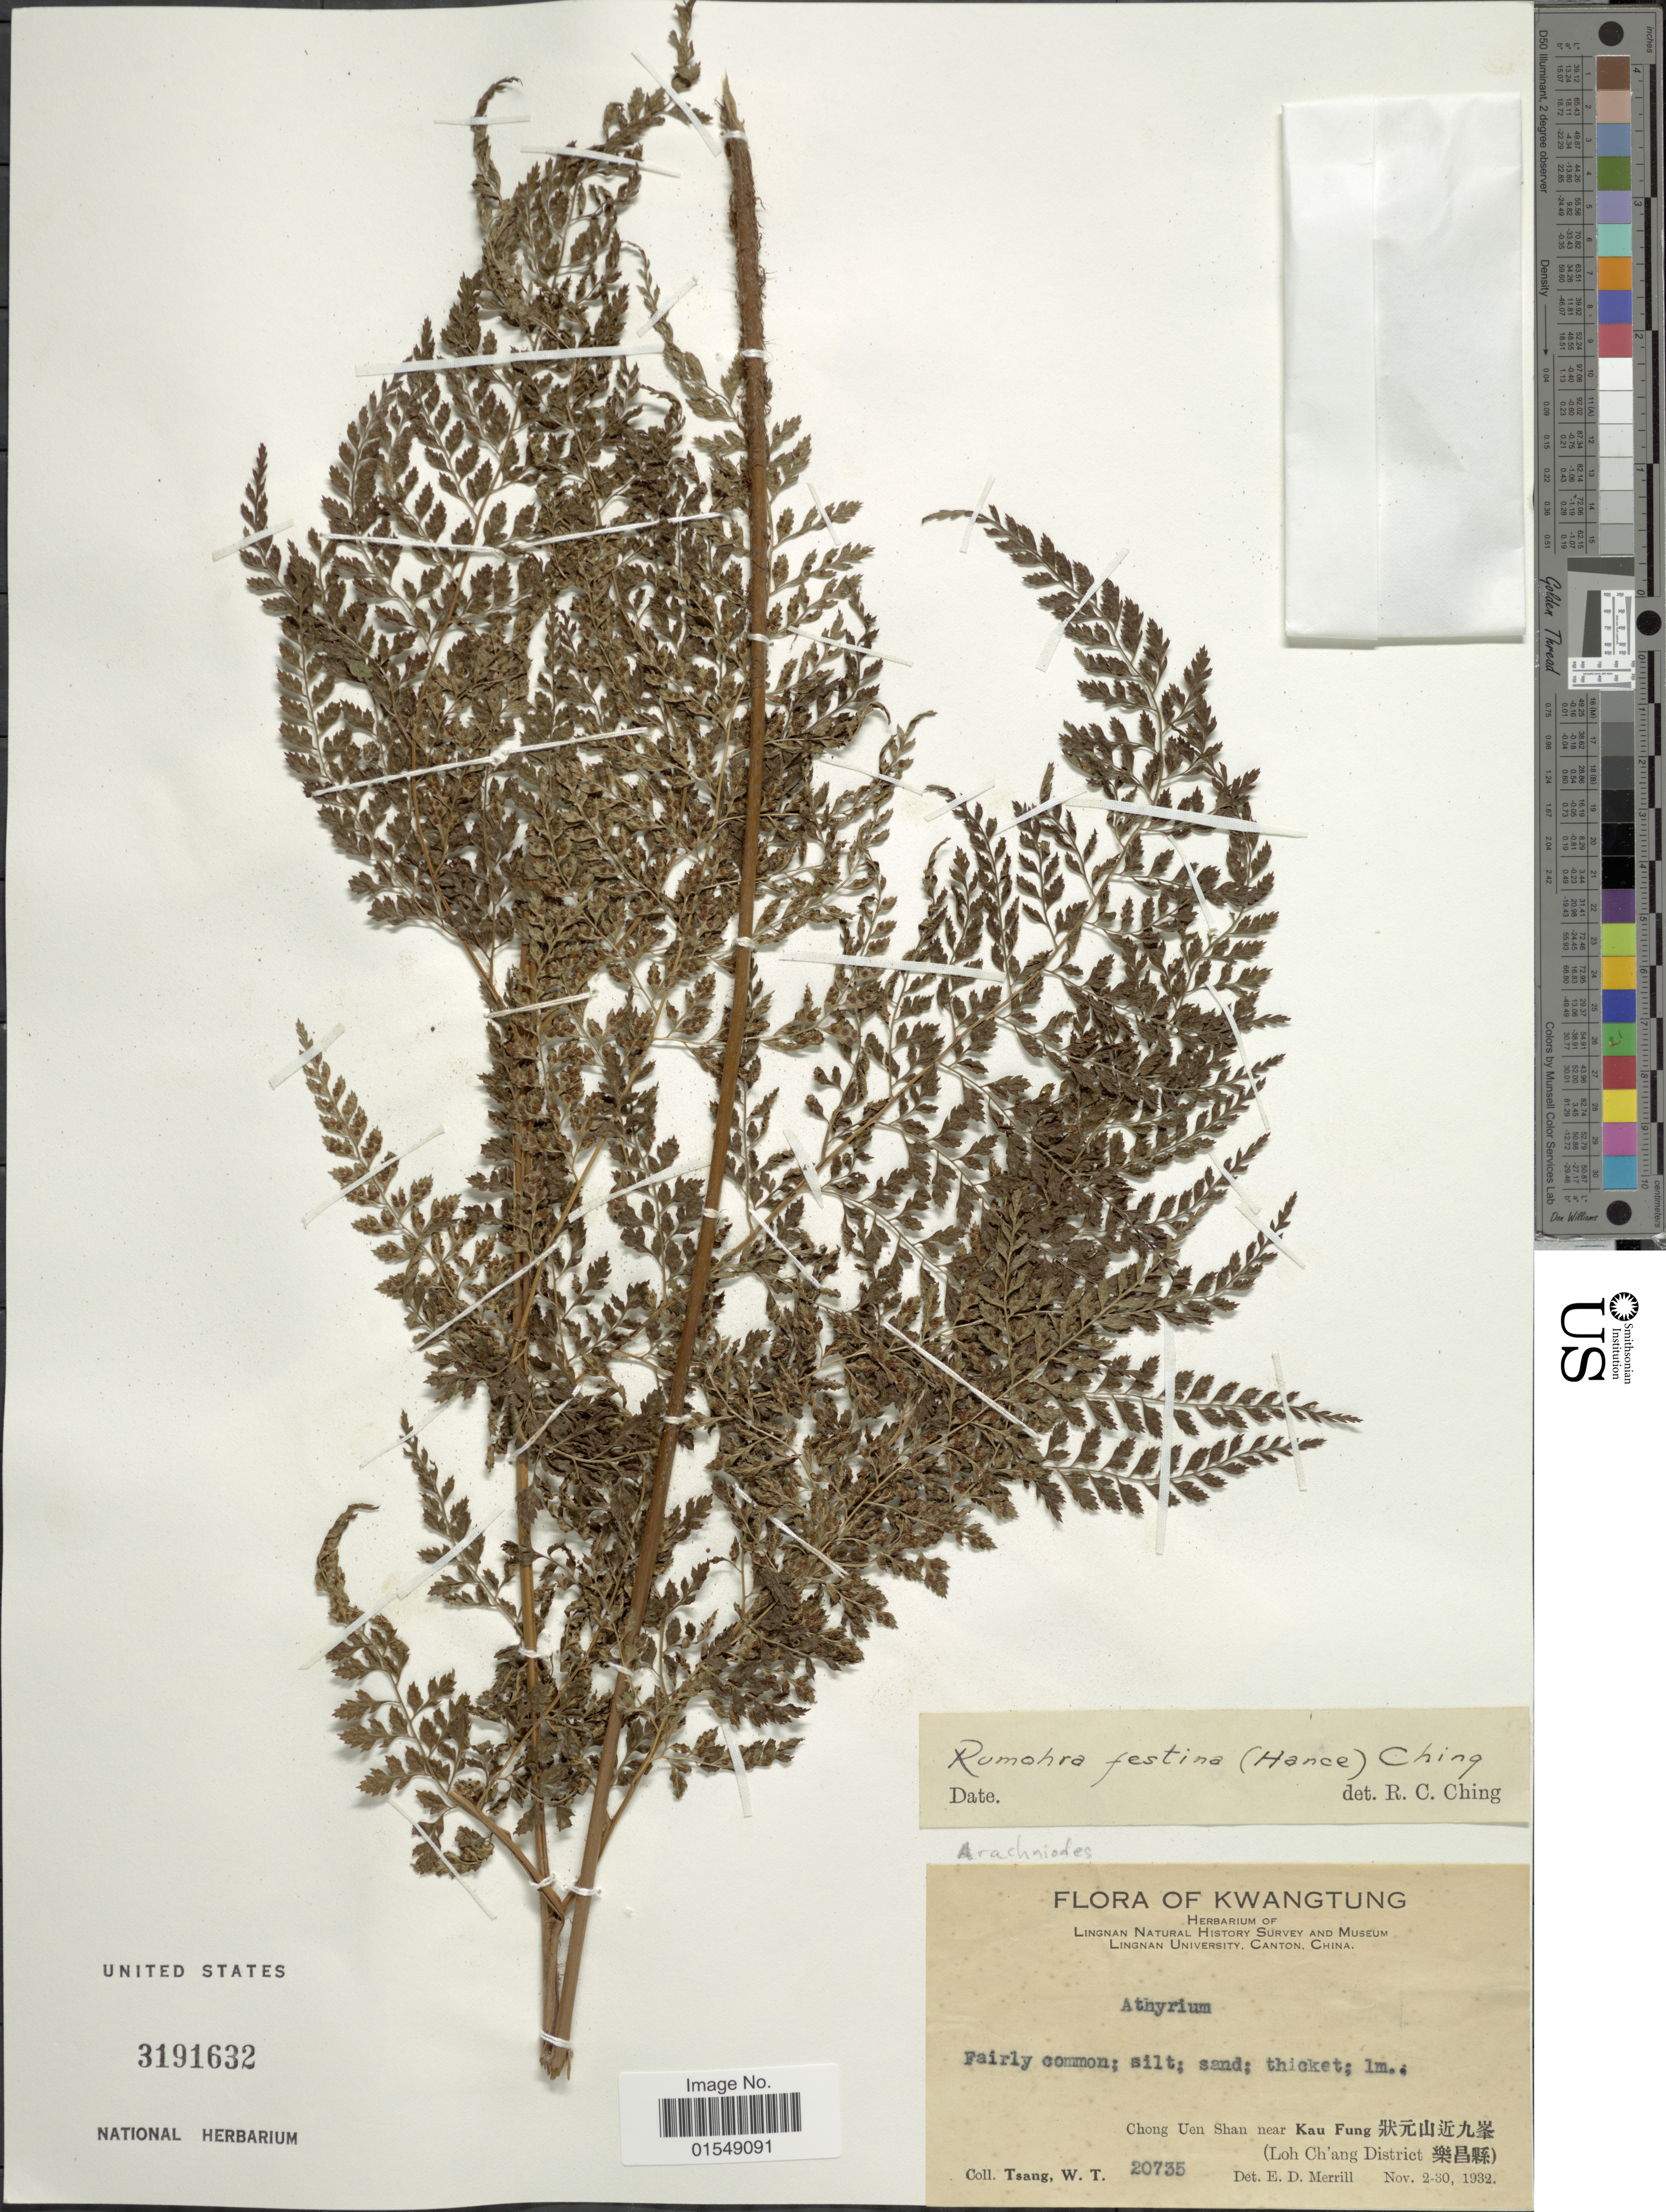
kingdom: Plantae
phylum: Tracheophyta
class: Polypodiopsida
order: Polypodiales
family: Dryopteridaceae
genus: Arachniodes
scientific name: Arachniodes festina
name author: (Hance) Ching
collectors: W. T. Tsang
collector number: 20735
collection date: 1932-11-02/1932-11-30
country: China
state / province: Guangdong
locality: Kwangtung, Chong Uen Shan near Kau Fung (Loh Ch'ang District)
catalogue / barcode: US 3191632